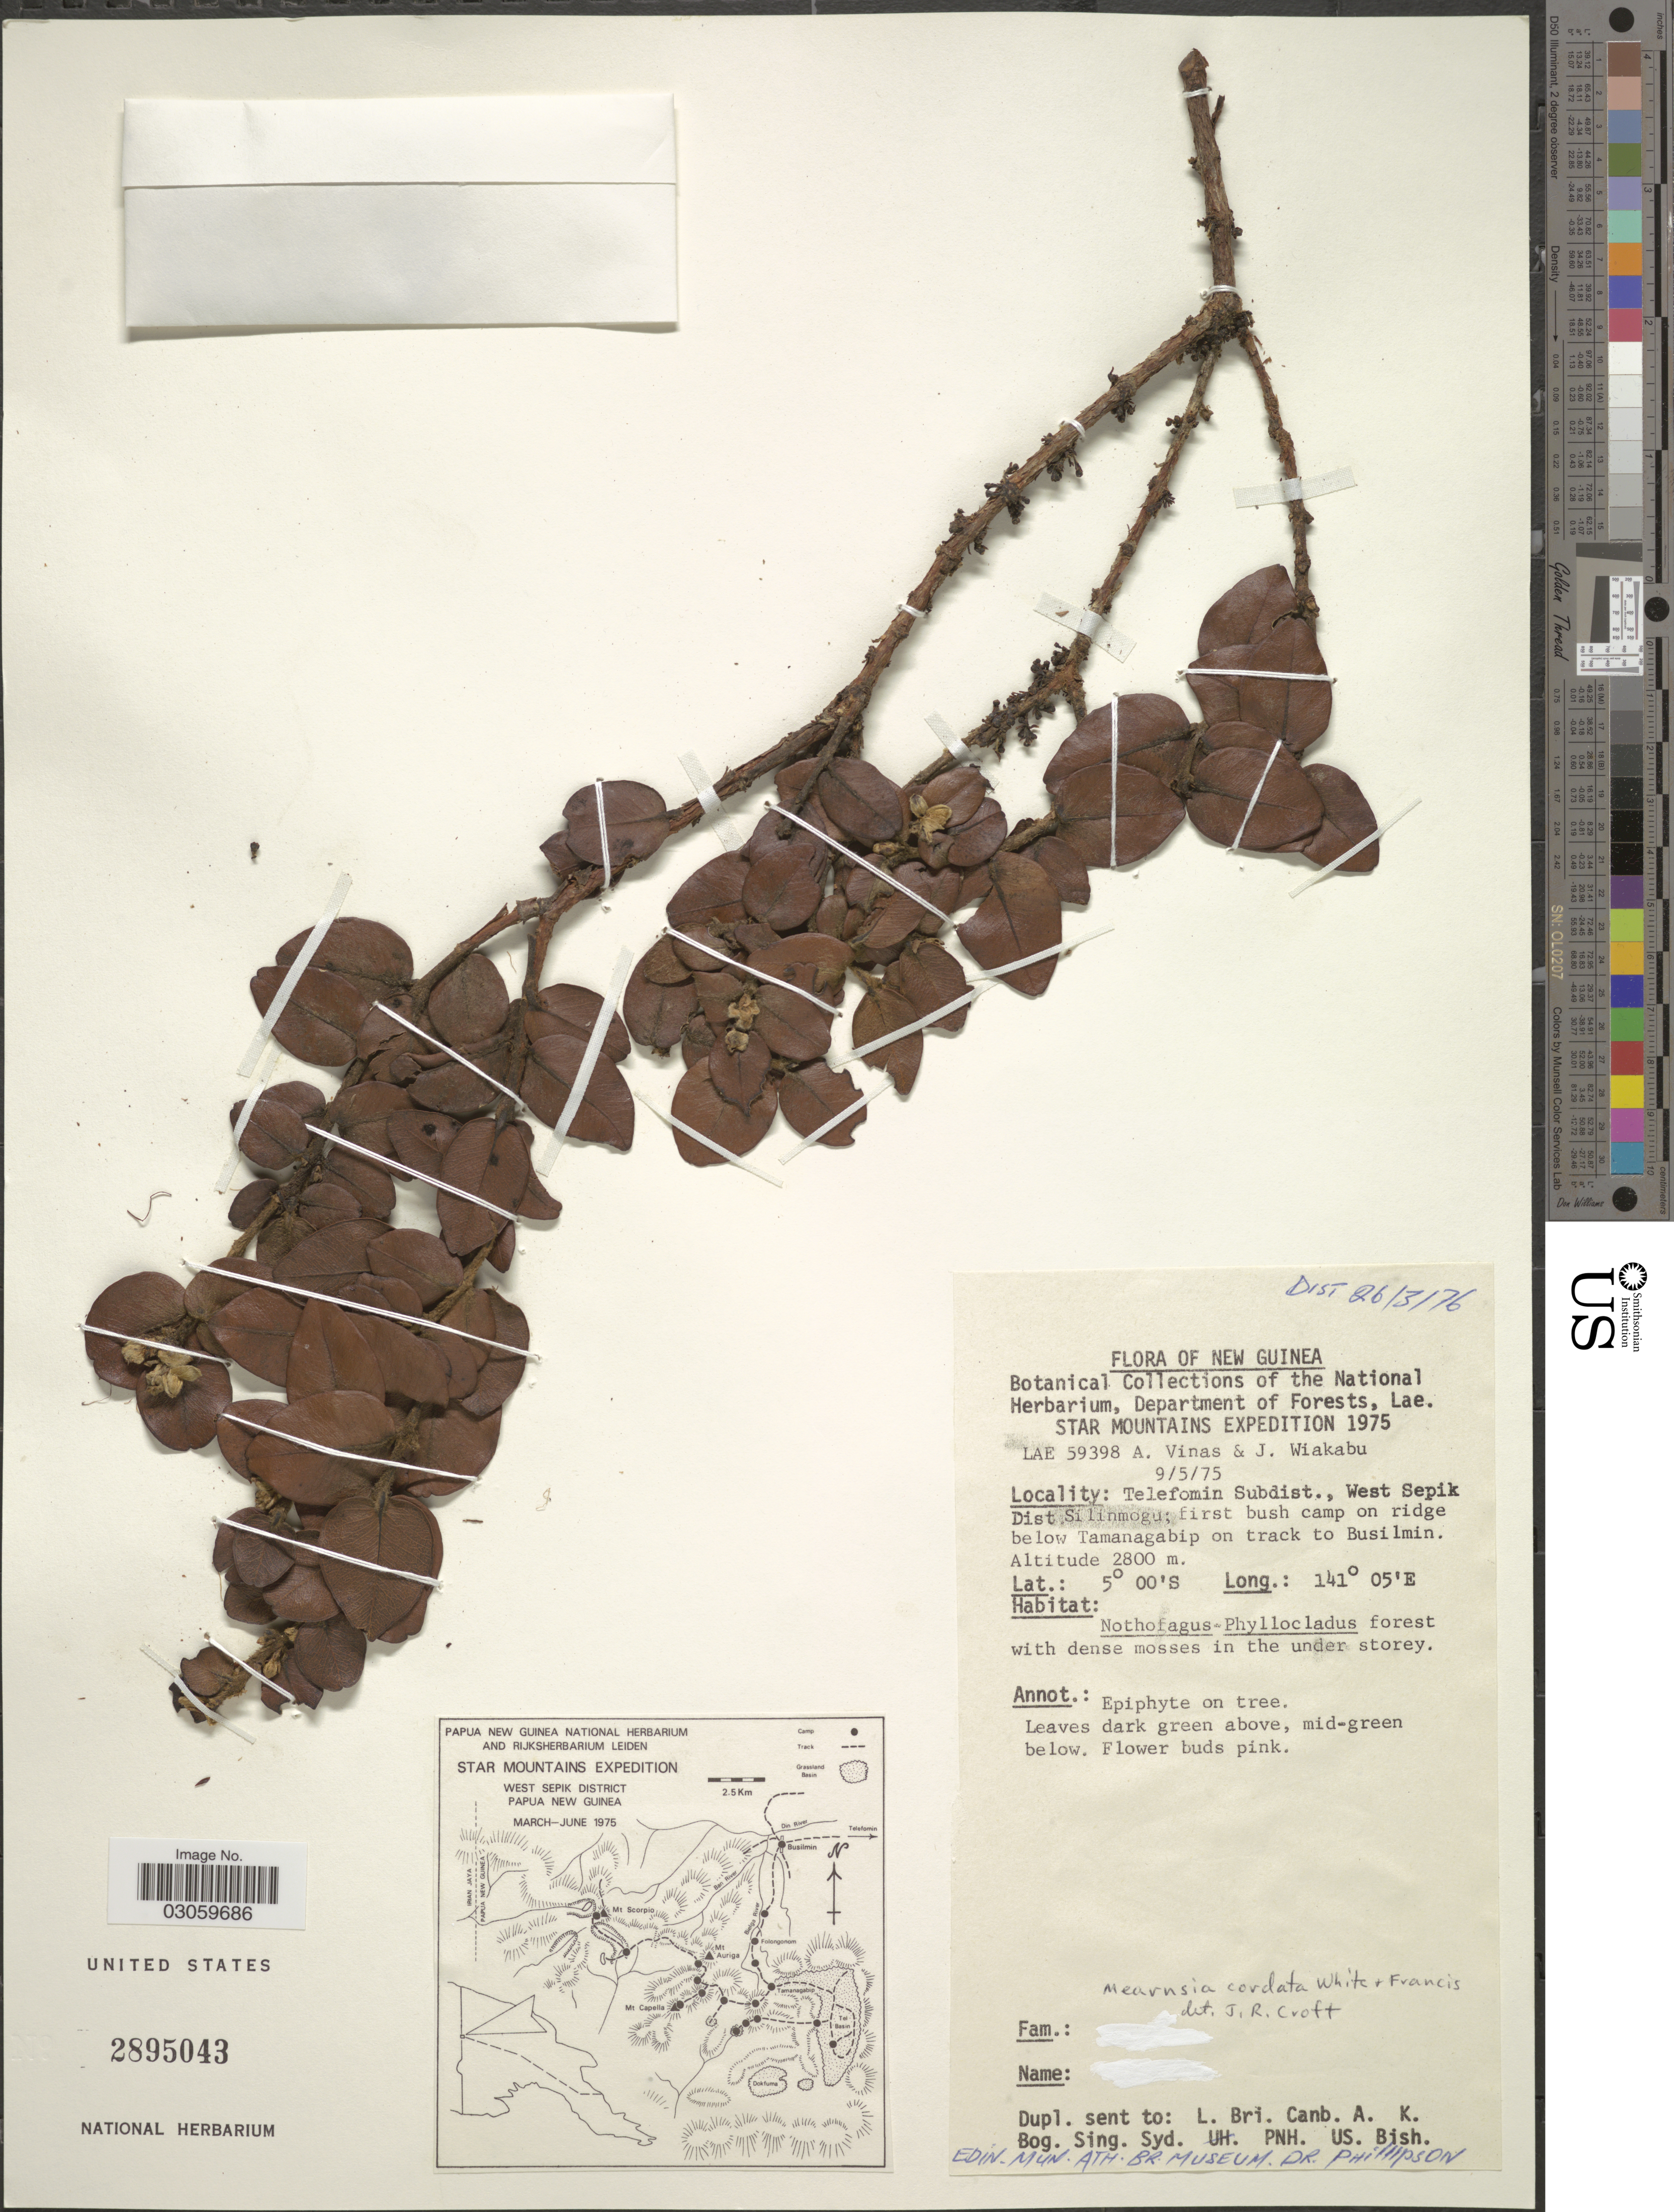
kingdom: Plantae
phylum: Tracheophyta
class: Magnoliopsida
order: Myrtales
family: Myrtaceae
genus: Metrosideros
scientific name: Metrosideros cordata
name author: (C.T. White & W.D. Francis) Dawson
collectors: A. Vinas & J. Wiakabu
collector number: LAE 59398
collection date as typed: Transcribed d/m/y: 9/5/75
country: Papua New Guinea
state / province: Sandaun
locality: New Guinea. Star Mountains. Telefomin Subdist., West Sepik Dist. Silinmogu; first bush camp on ridge below Tamanagabip on track to Busilmin.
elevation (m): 2800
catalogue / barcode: US 2895043